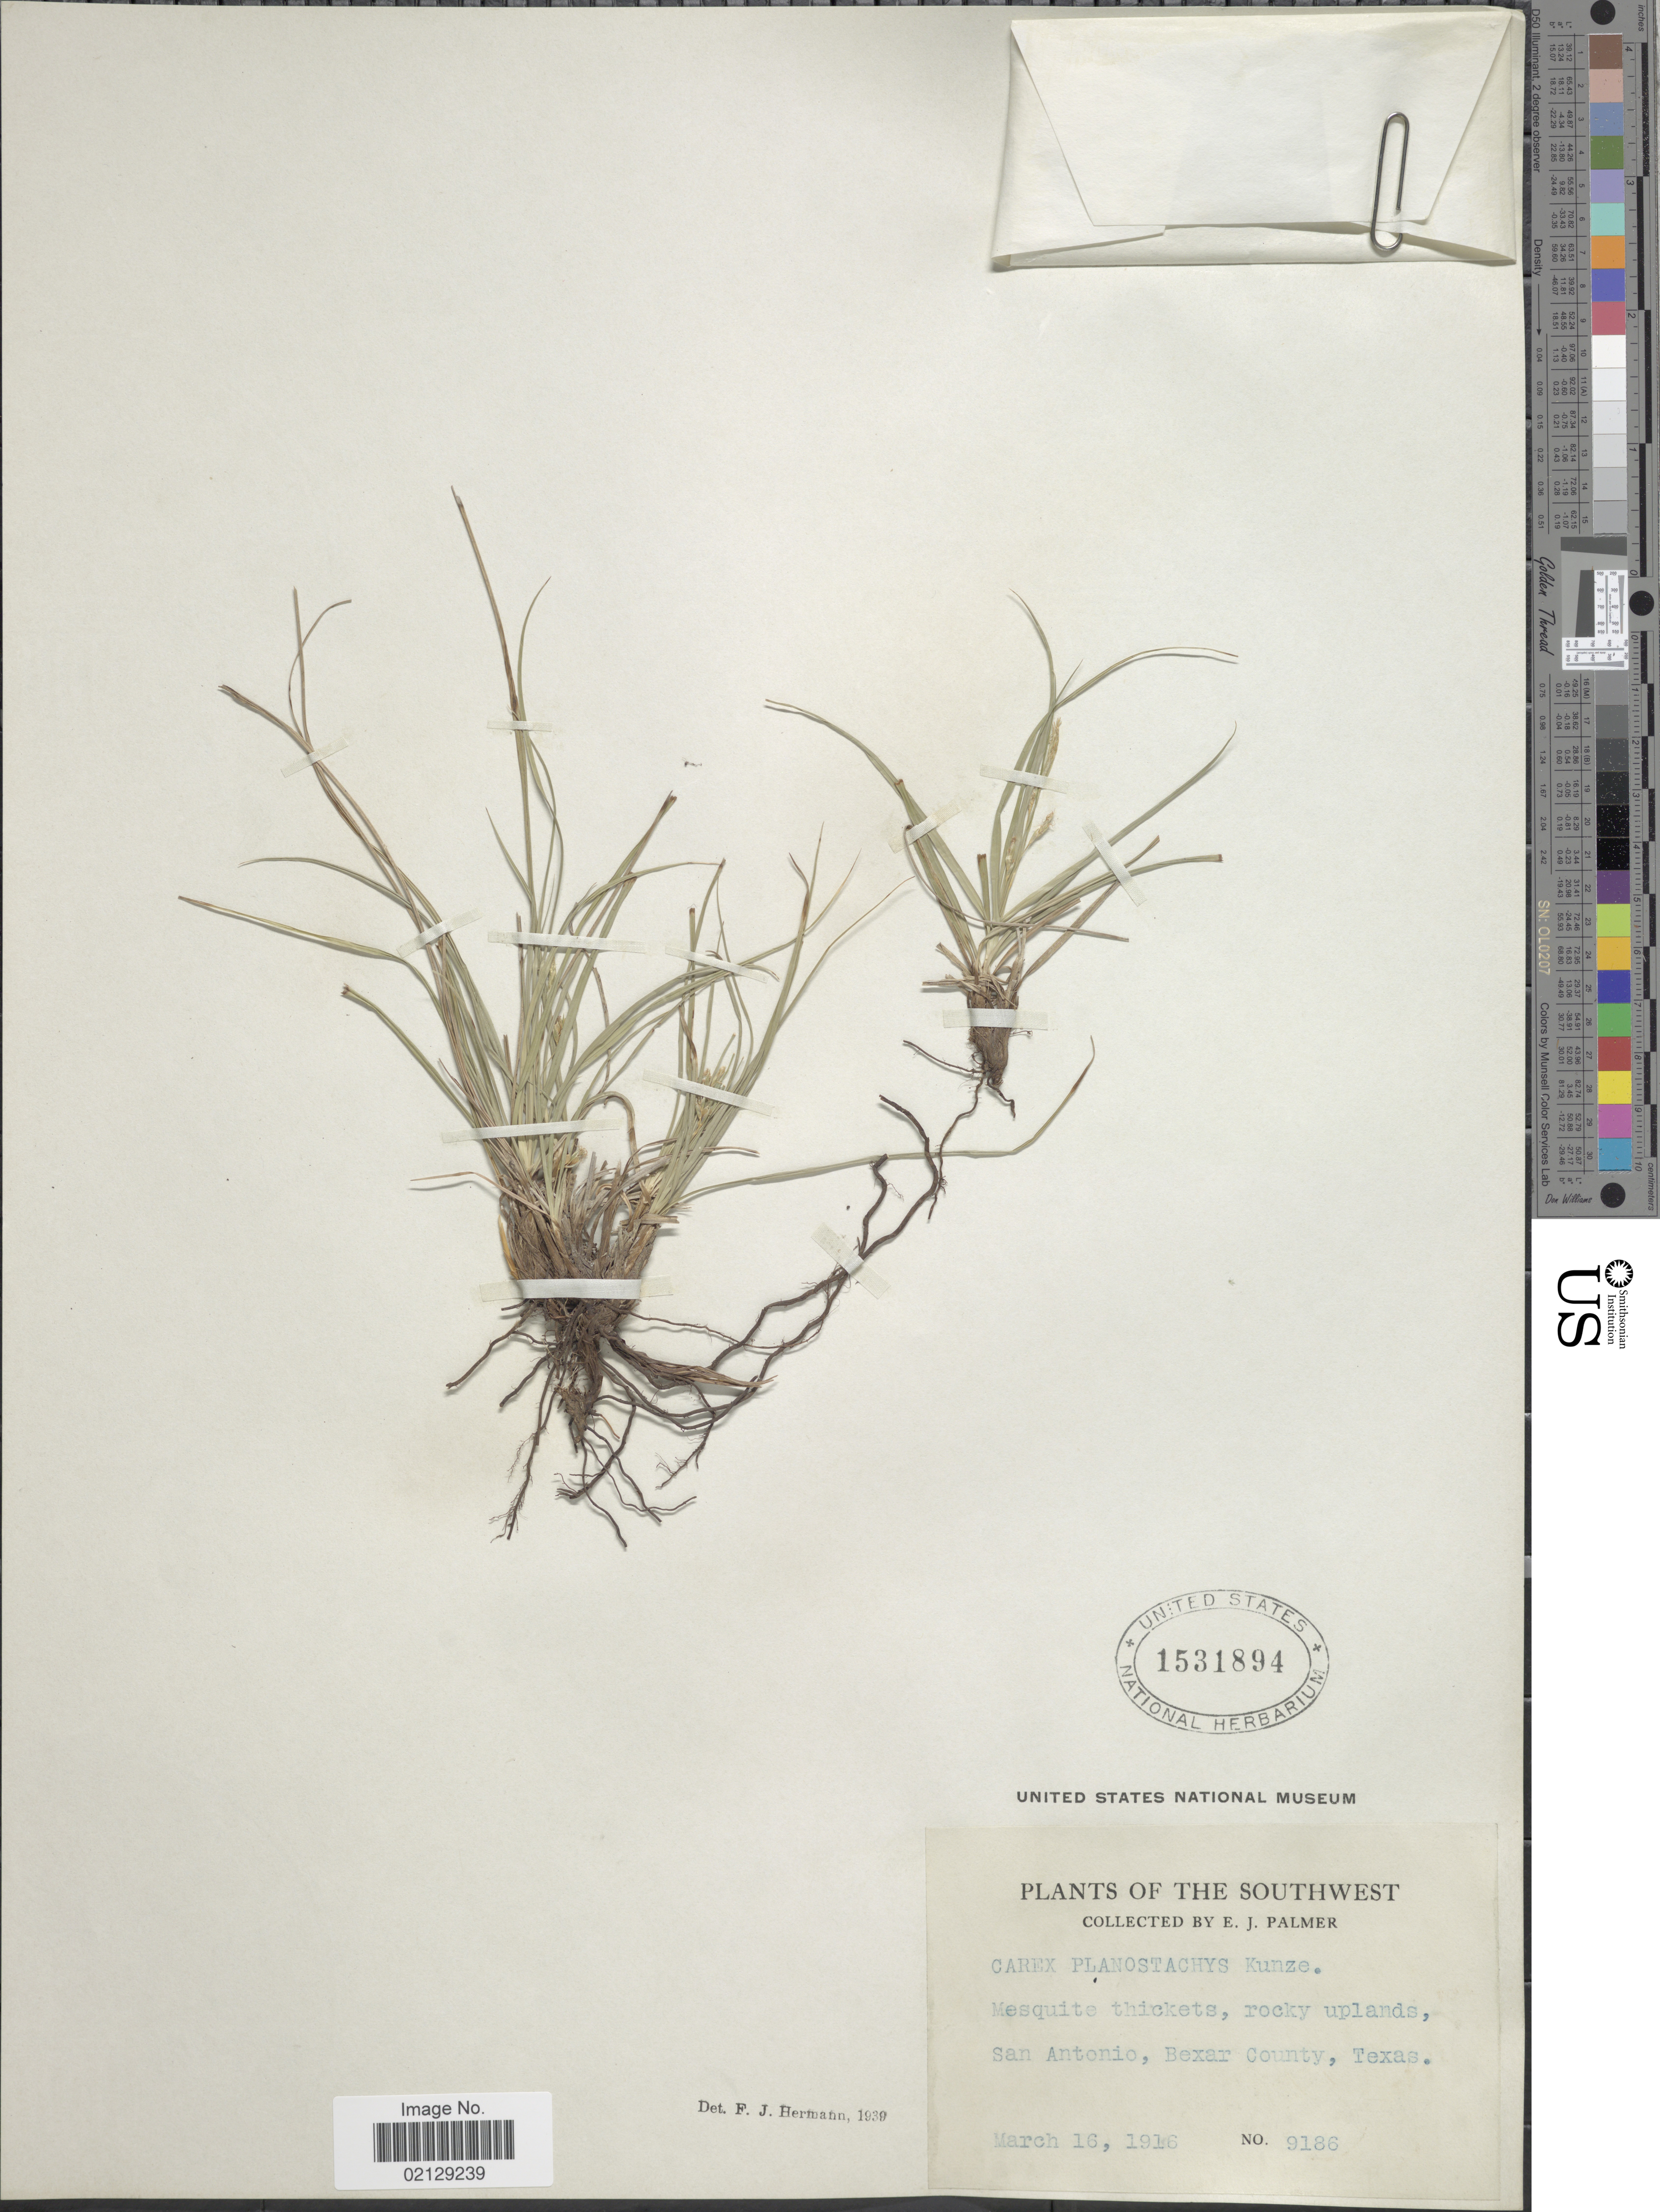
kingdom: Plantae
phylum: Tracheophyta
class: Liliopsida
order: Poales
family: Cyperaceae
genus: Carex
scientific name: Carex planostachys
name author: Kunze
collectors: E. J. Palmer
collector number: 9186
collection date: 1916-03-16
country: United States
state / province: Texas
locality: The Southwest, Mesquite thickets, rocky uplands, San Antonio, Bexar County, Texas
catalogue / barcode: US 1531894